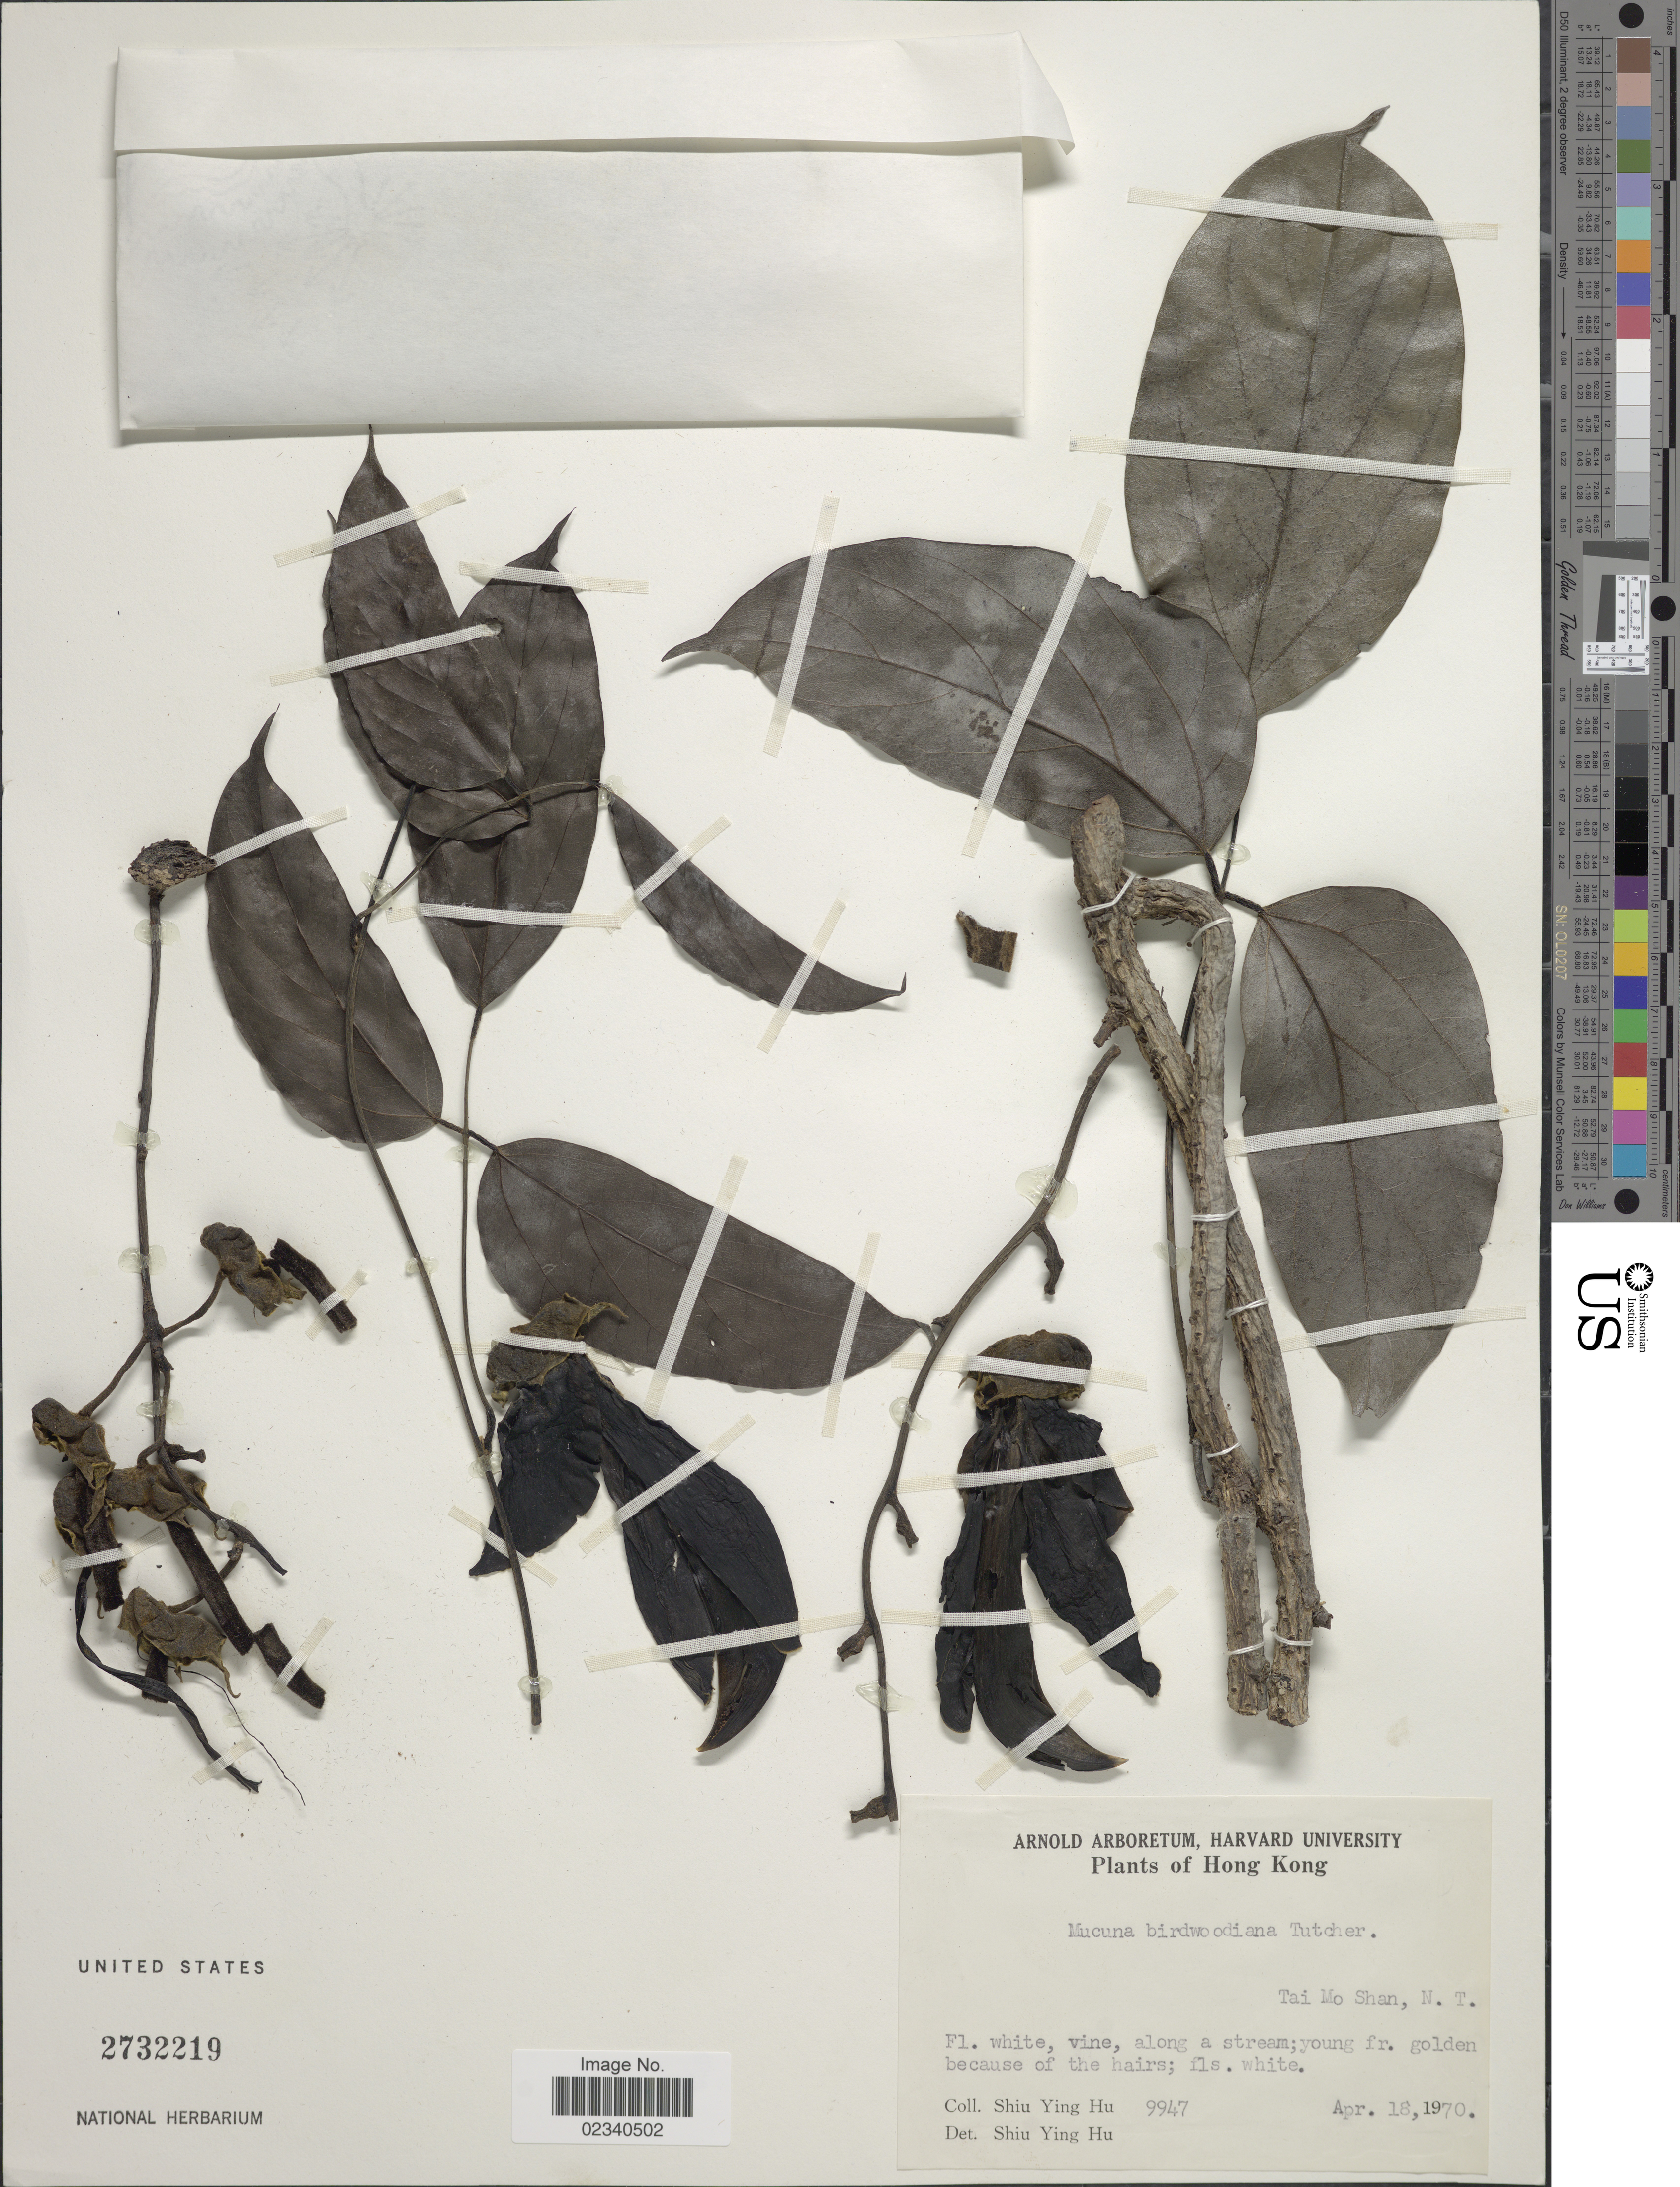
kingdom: Plantae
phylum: Tracheophyta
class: Magnoliopsida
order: Fabales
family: Fabaceae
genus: Mucuna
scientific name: Mucuna birdwoodiana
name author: Tutcher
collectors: S. Y. Hu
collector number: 9947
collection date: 1970-04-18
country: China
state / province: Hong Kong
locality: Tai Mo Shan, N. T.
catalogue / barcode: US 2732219